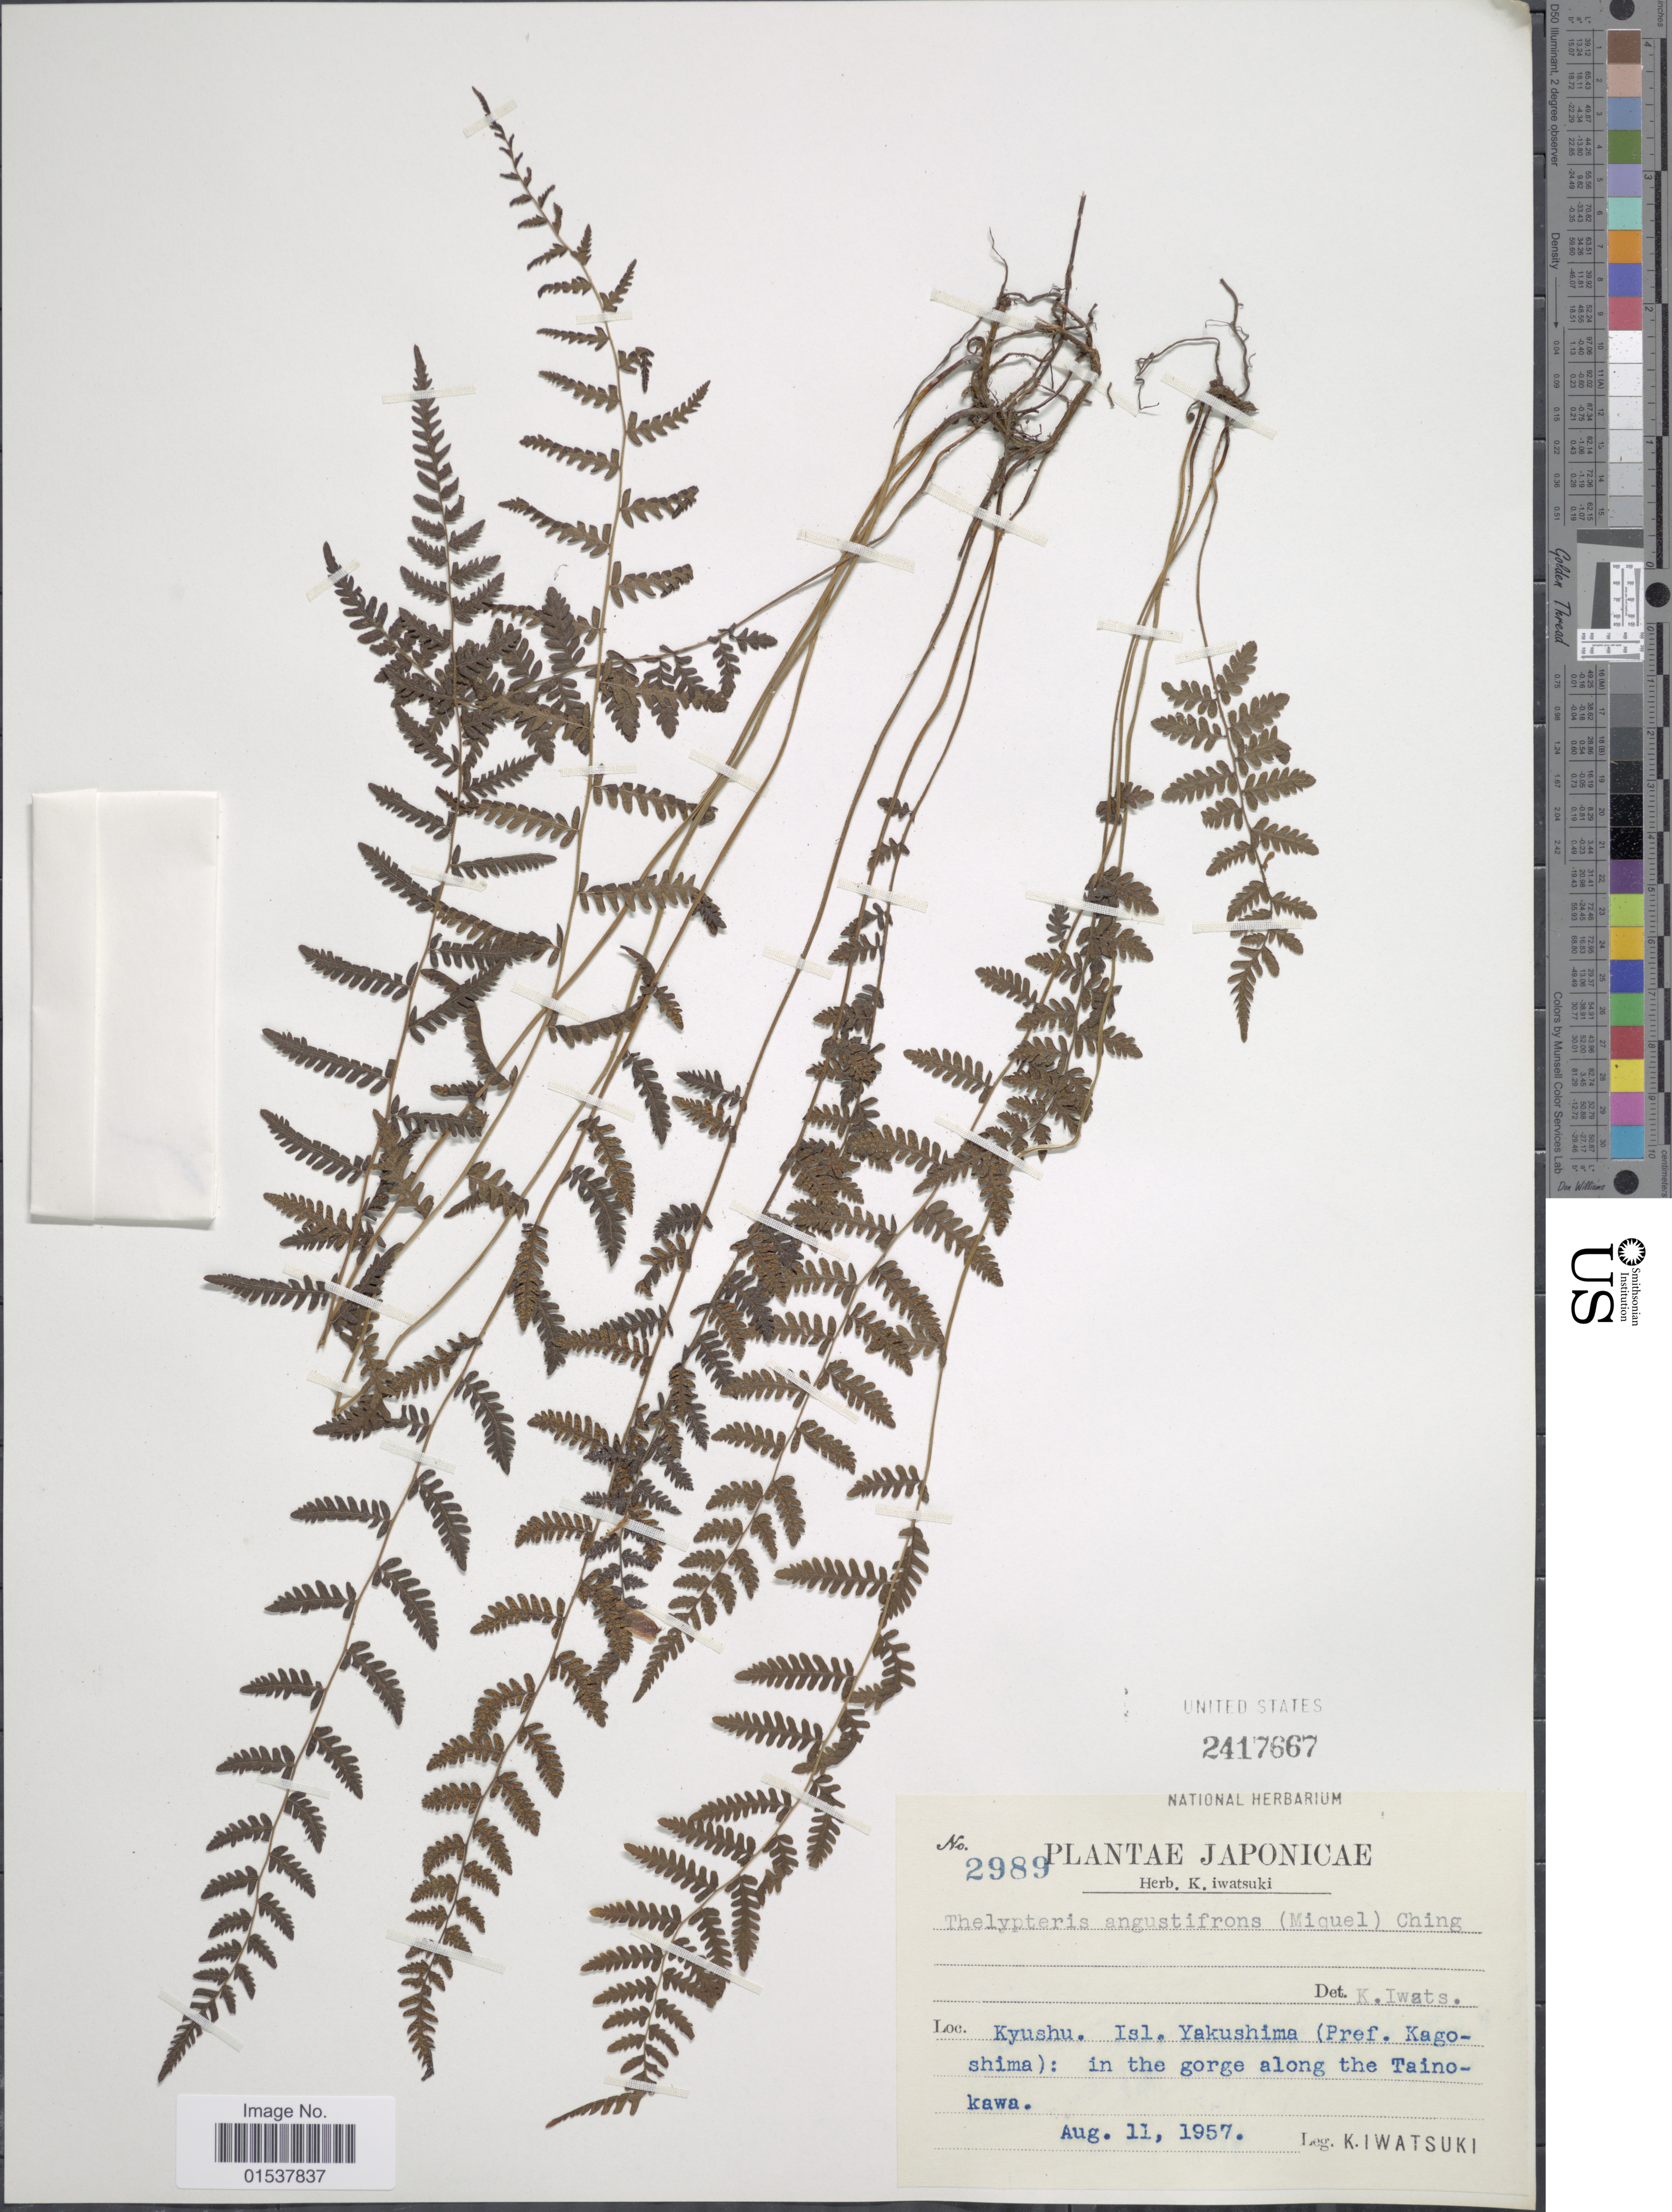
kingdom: Plantae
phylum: Tracheophyta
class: Polypodiopsida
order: Polypodiales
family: Thelypteridaceae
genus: Parathelypteris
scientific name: Parathelypteris angustifrons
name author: (Miq.) Ching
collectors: K. Iwatsuki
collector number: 2989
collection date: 1957-08-11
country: Japan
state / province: Kagosima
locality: Japonicae, Kyushu. Isl. Yakushima (Pref. Kagoshima): in the gorge along the Tainokawa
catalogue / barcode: US 2417667